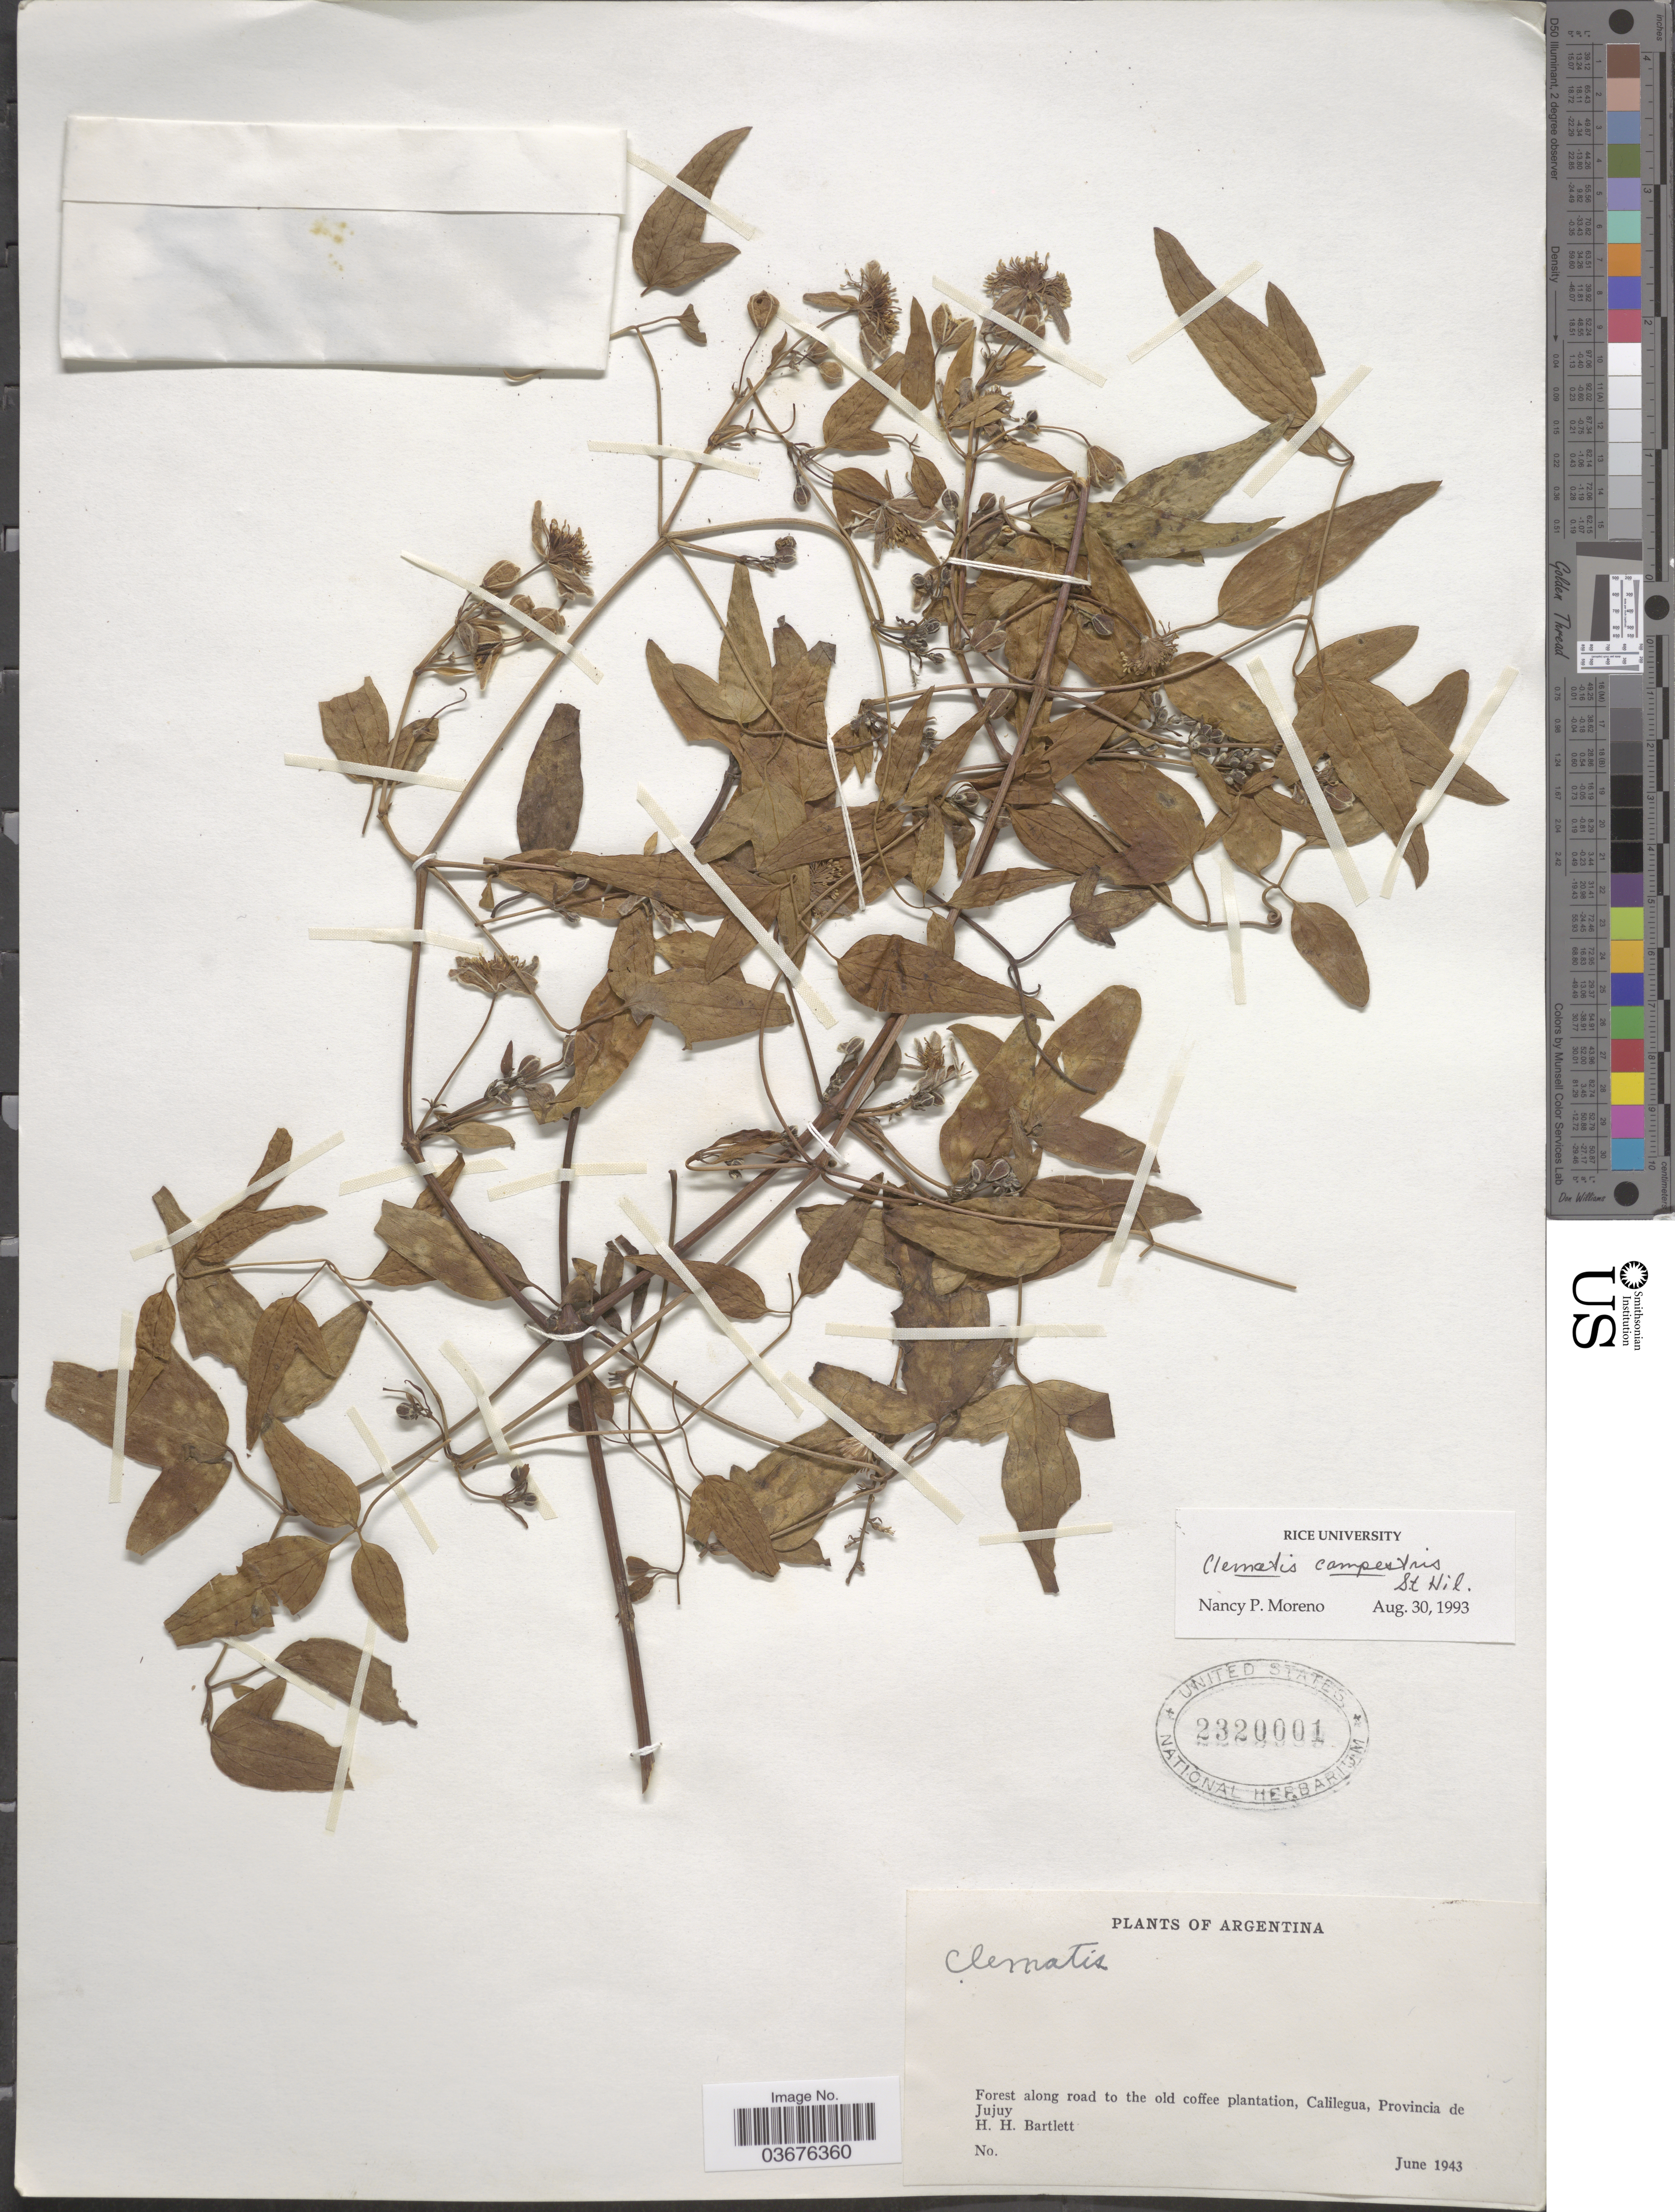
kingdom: Plantae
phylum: Tracheophyta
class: Magnoliopsida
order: Ranunculales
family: Ranunculaceae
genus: Clematis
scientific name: Clematis campestris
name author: A. St.-Hil.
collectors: H. H. Bartlett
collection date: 1943-06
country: Argentina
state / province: Jujuy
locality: Forest along road to the old coffee plantation, Calilegua.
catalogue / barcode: US 2320001